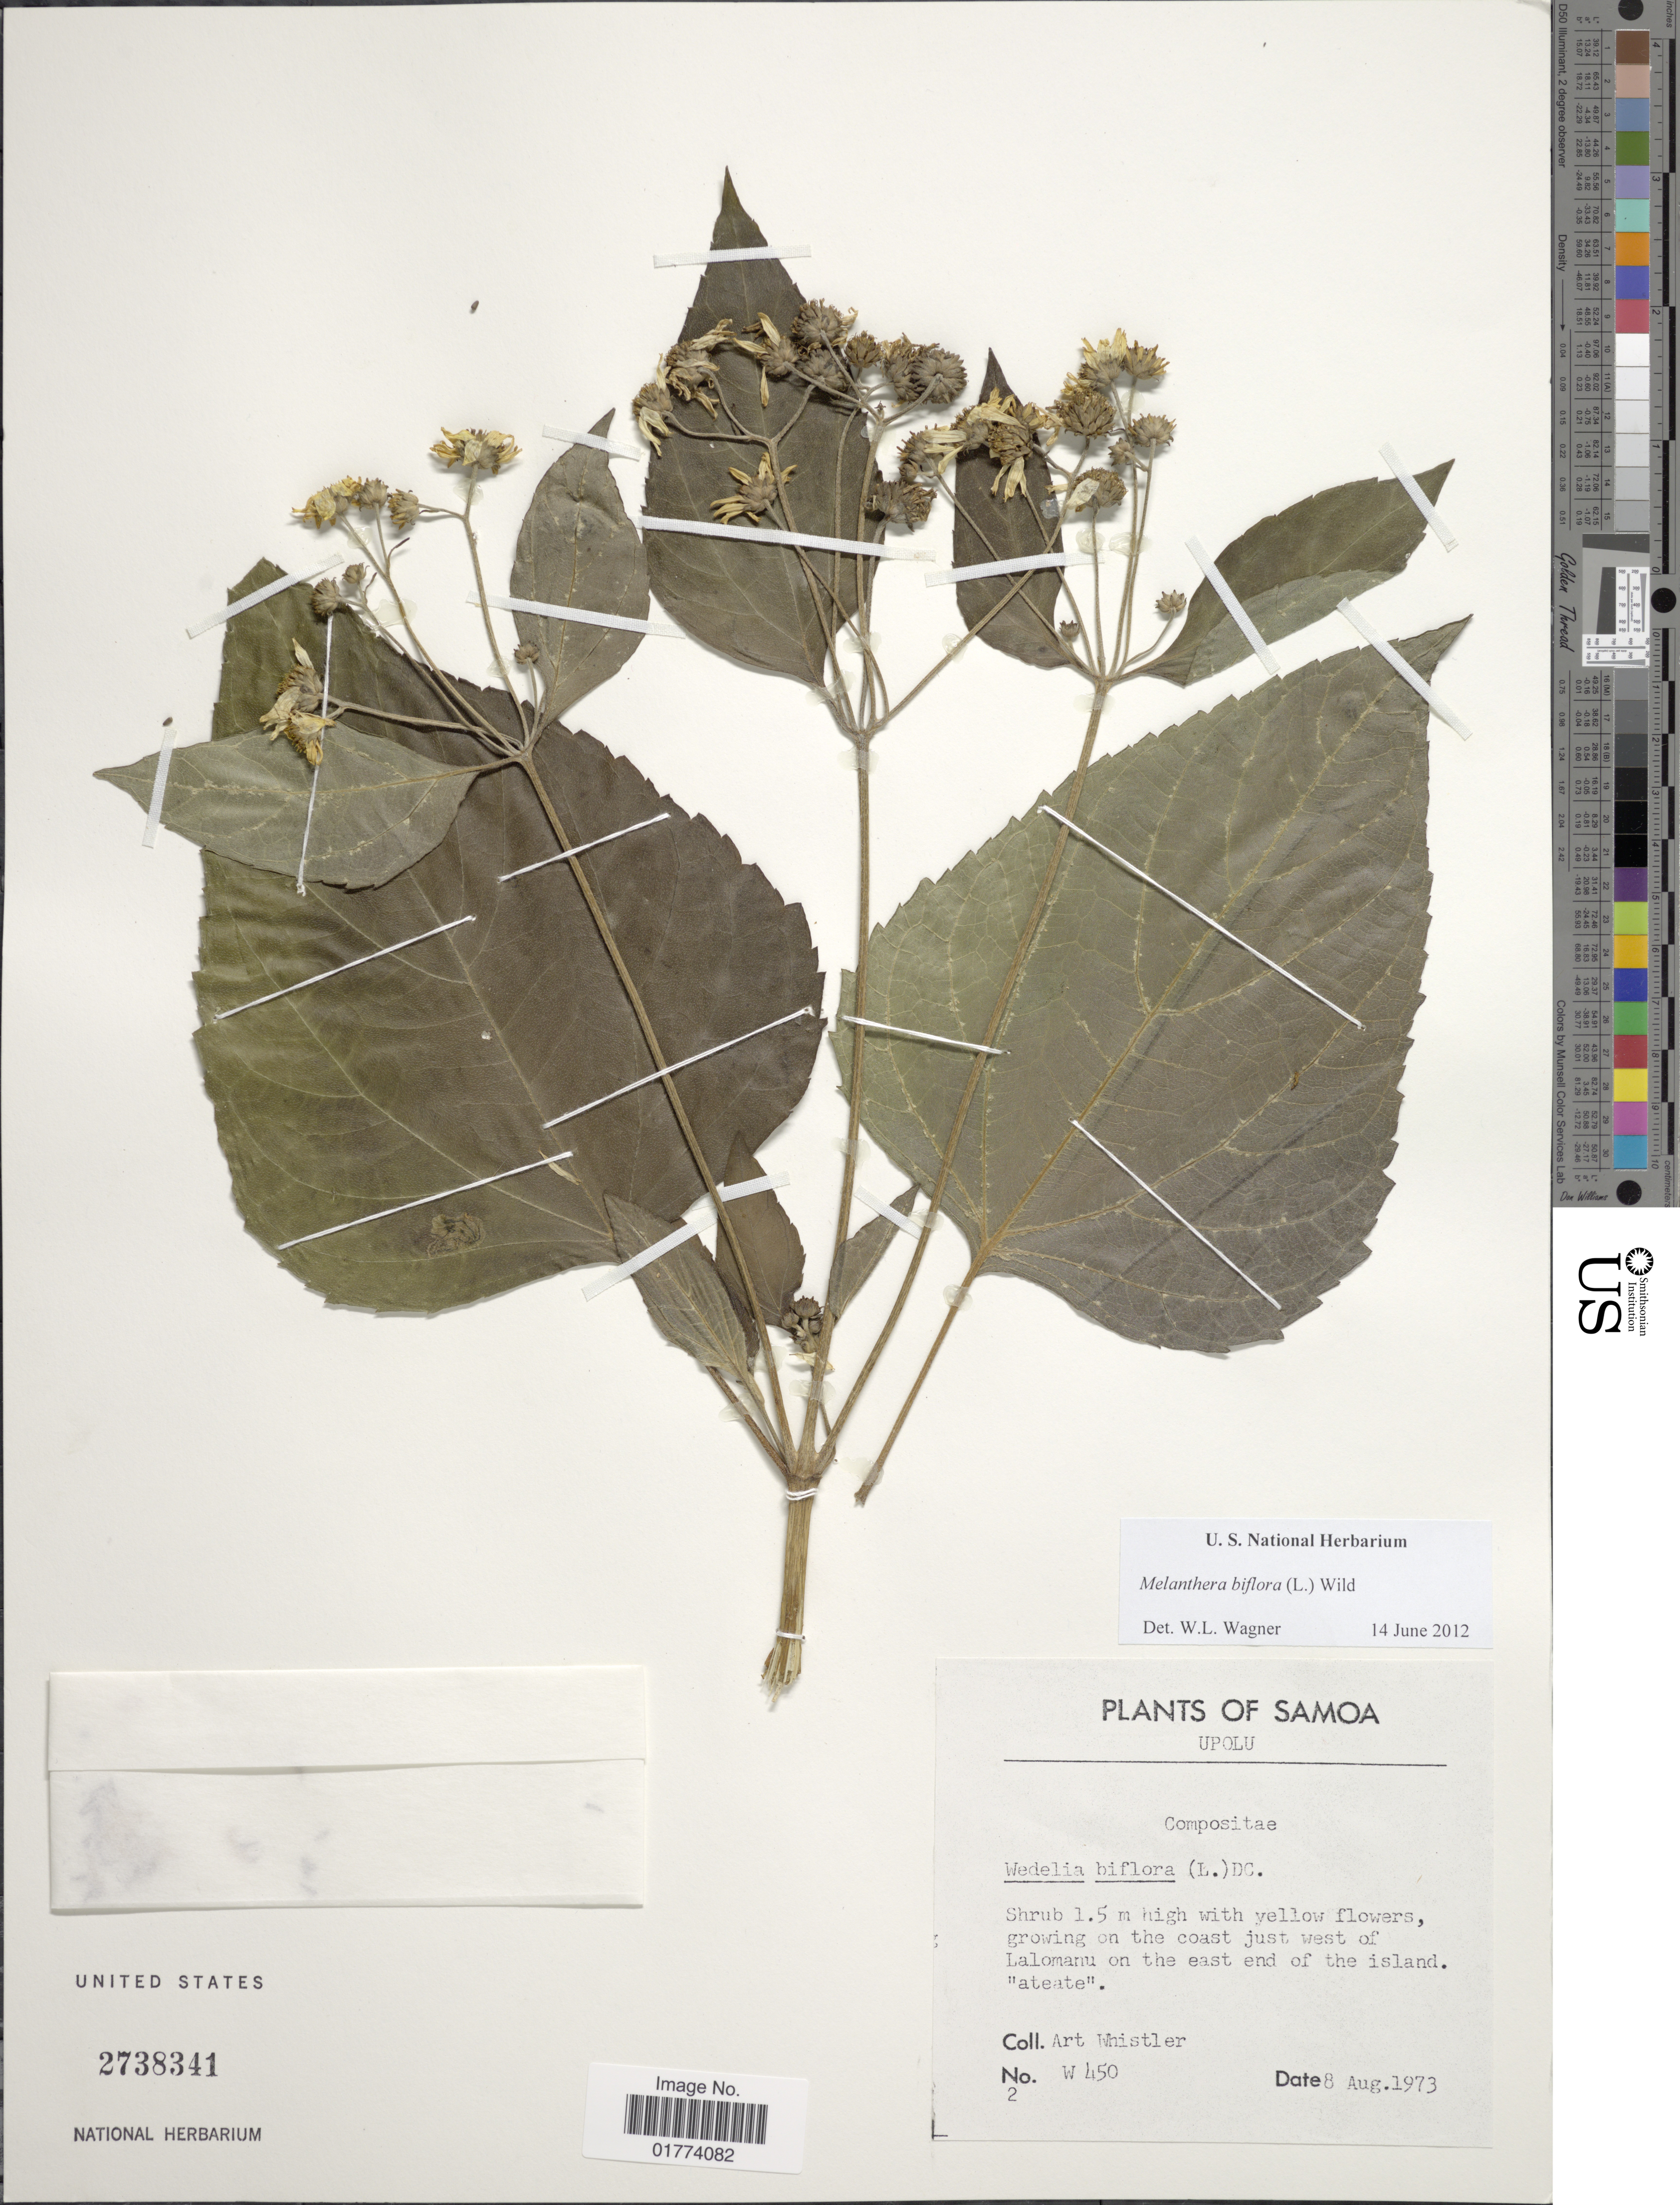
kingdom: Plantae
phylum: Tracheophyta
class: Magnoliopsida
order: Asterales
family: Asteraceae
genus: Wollastonia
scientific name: Wollastonia biflora var. biflora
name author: (L.) DC.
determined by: Wagner, W. L., (BOT), Smithsonian Institution - National Museum of Natural History (UNITED STATES)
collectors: A. Whistler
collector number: W450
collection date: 1973-08-08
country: Samoa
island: Upolu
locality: Upolu, on the coast just west of Lalomanu on the east end of the island, "ateate"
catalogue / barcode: US 2738341